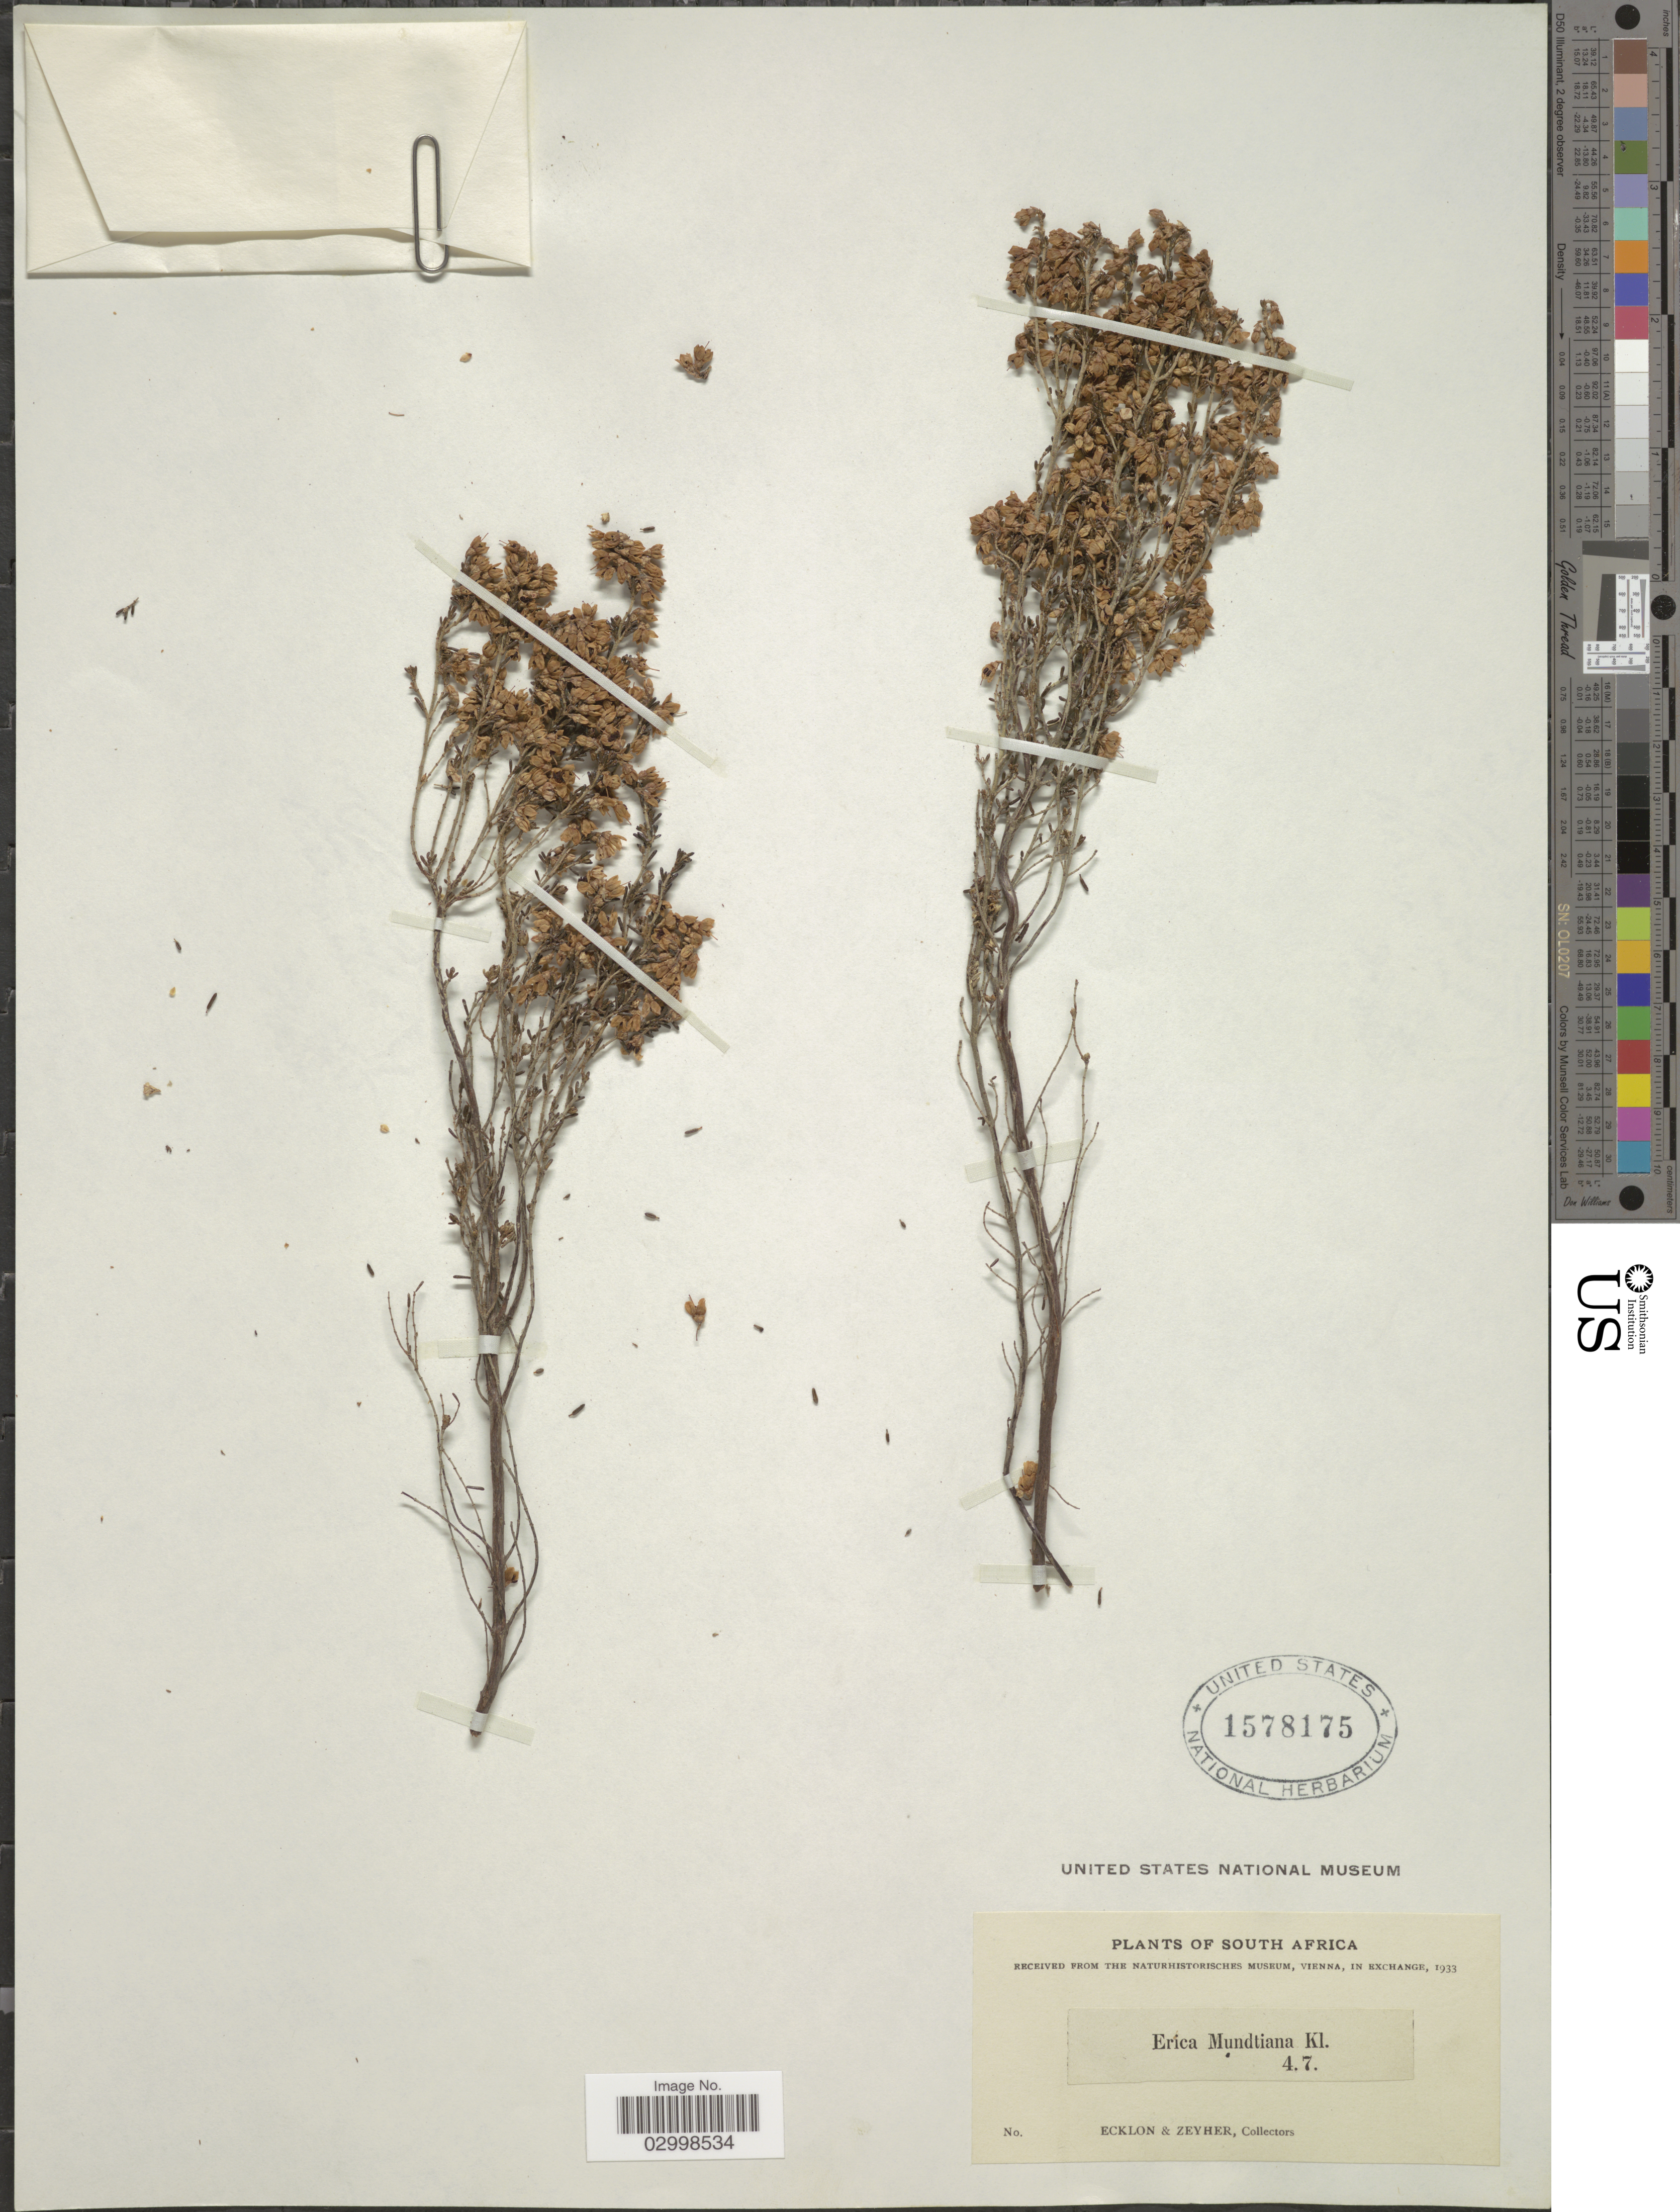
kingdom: Plantae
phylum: Tracheophyta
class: Magnoliopsida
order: Ericales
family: Ericaceae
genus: Erica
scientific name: Erica mundtiana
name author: Klotzsch ex Benth.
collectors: -. Ecklon & -. Zeyher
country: South Africa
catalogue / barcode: US 1578175